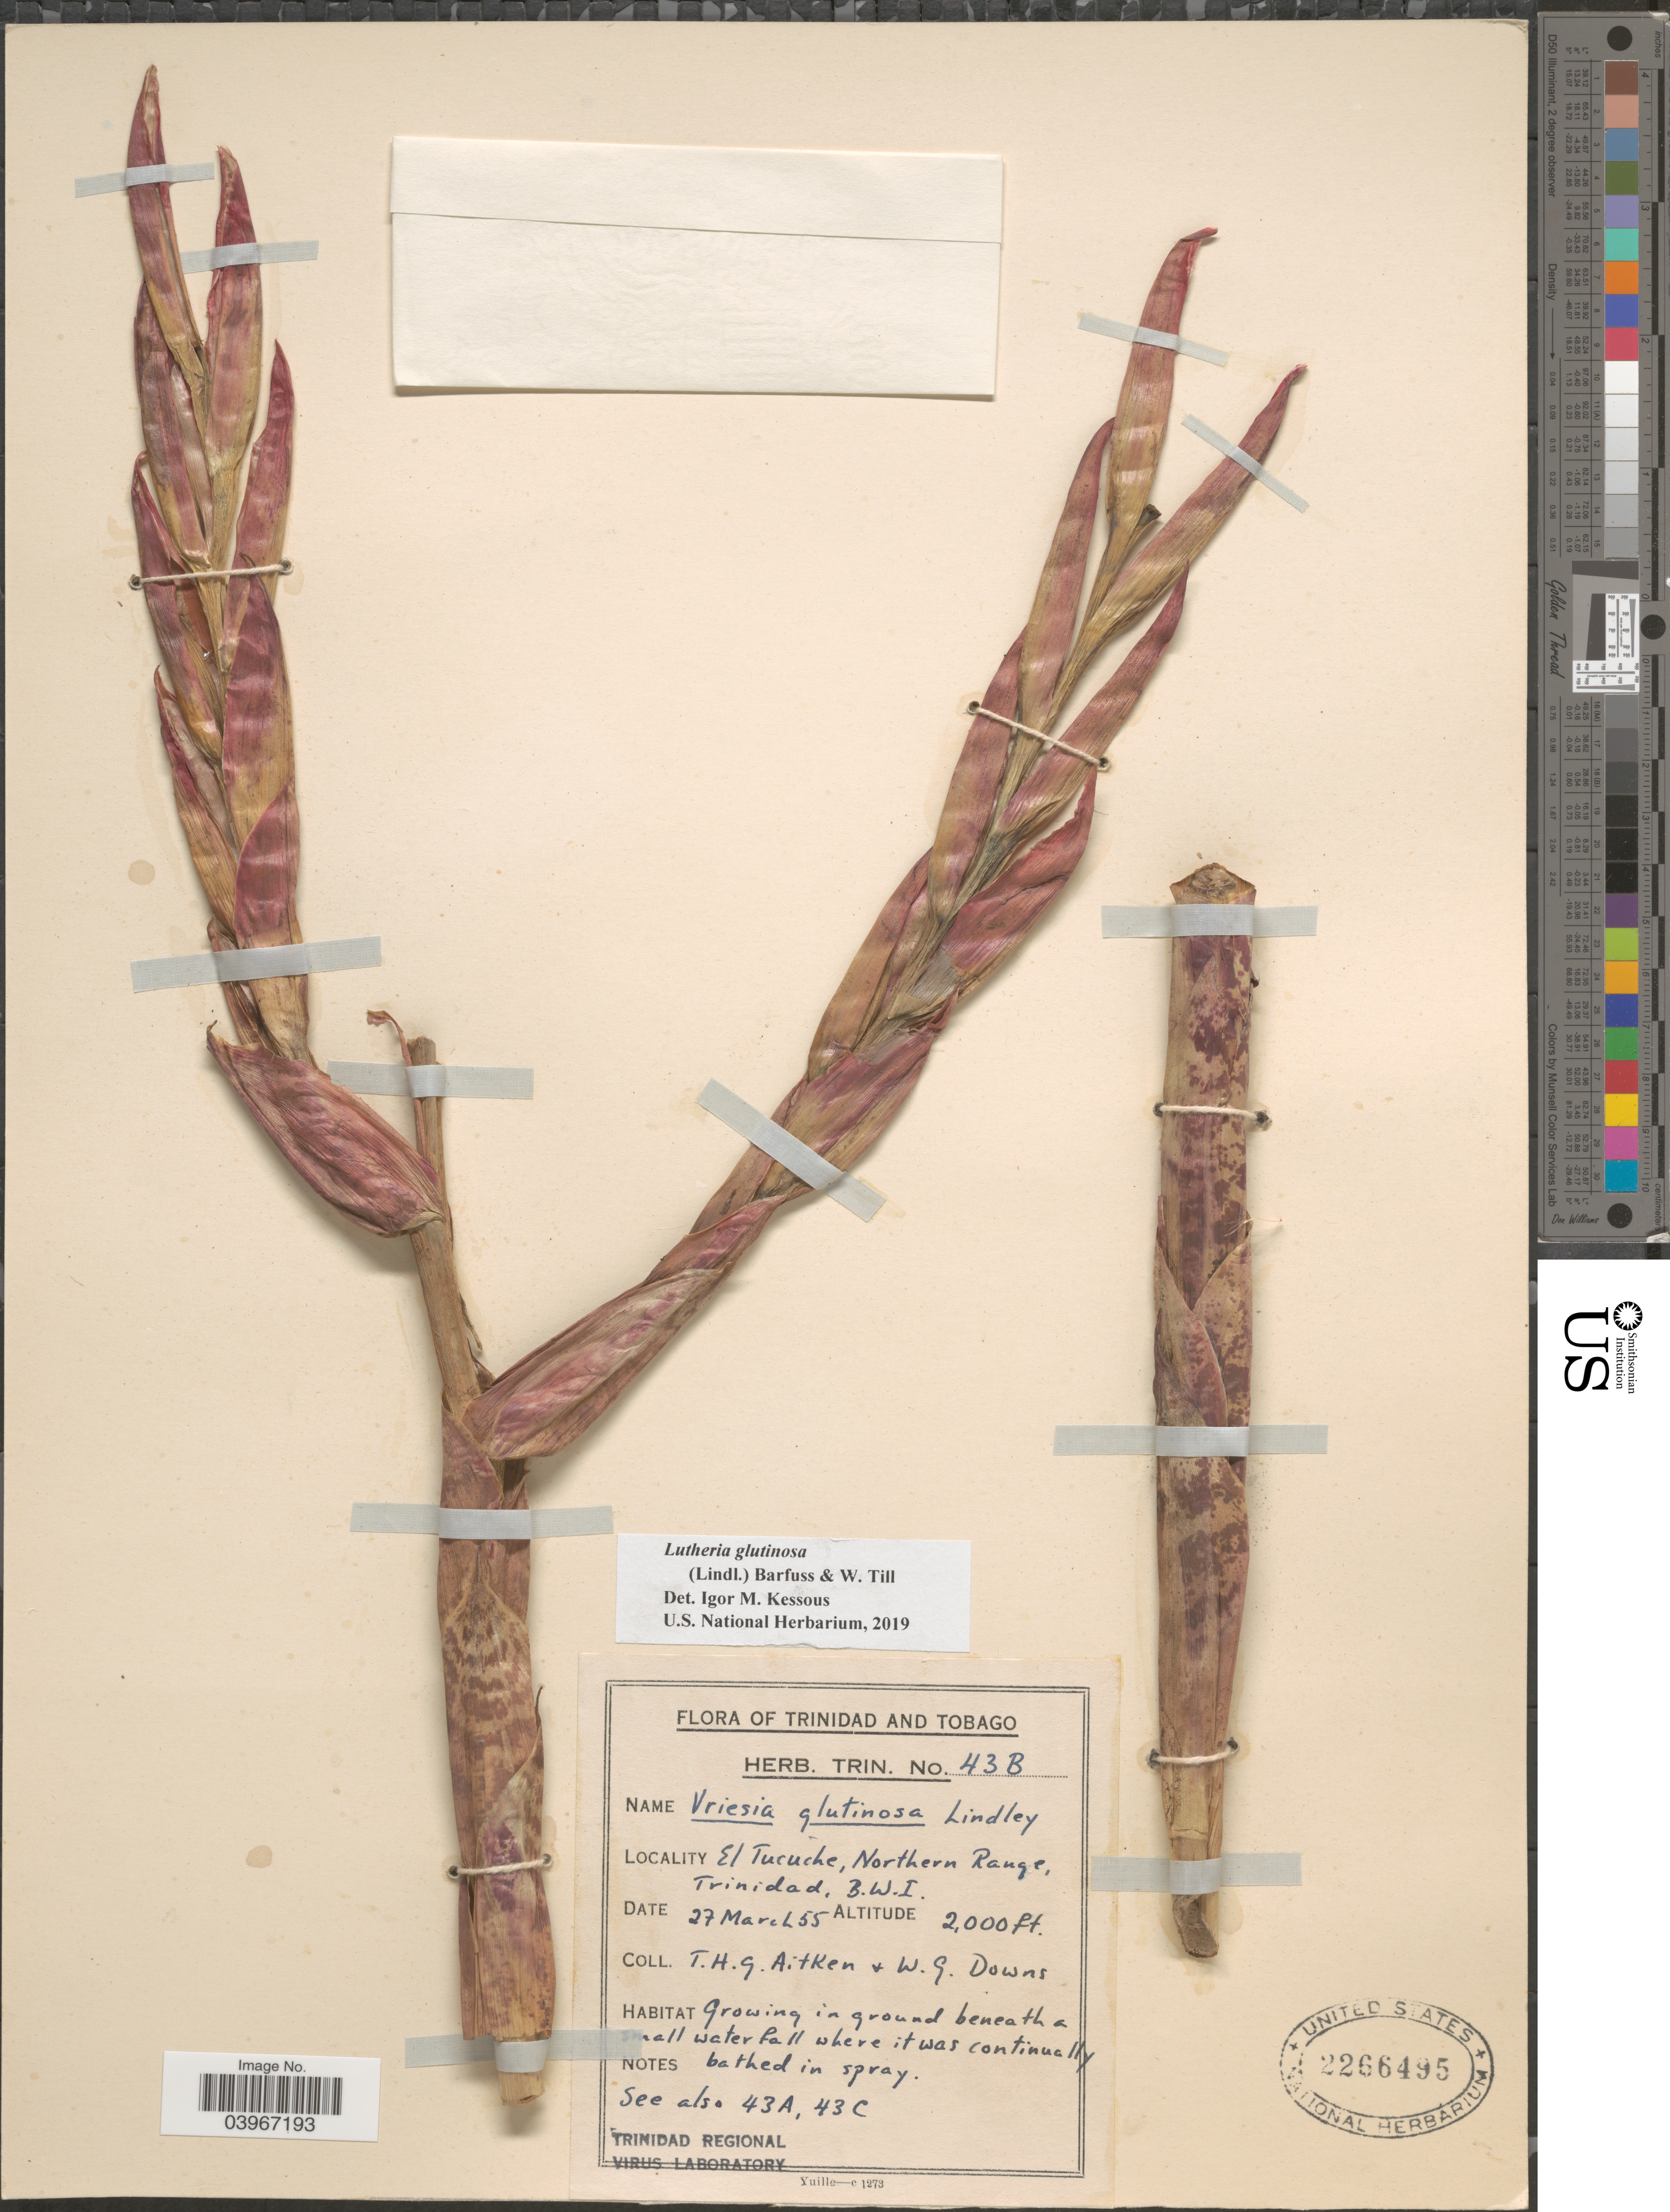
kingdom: Plantae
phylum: Tracheophyta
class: Liliopsida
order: Poales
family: Bromeliaceae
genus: Lutheria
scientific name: Lutheria glutinosa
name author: (Lindl.) Barfuss & W. Till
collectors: T. Aitken & W. G. Downs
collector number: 43B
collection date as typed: Transcribed d/m/y: 27/3/55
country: Trinidad and Tobago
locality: El Tucuche, Northern Range, Trinidad, B.W.I.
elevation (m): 610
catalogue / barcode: US 2266495